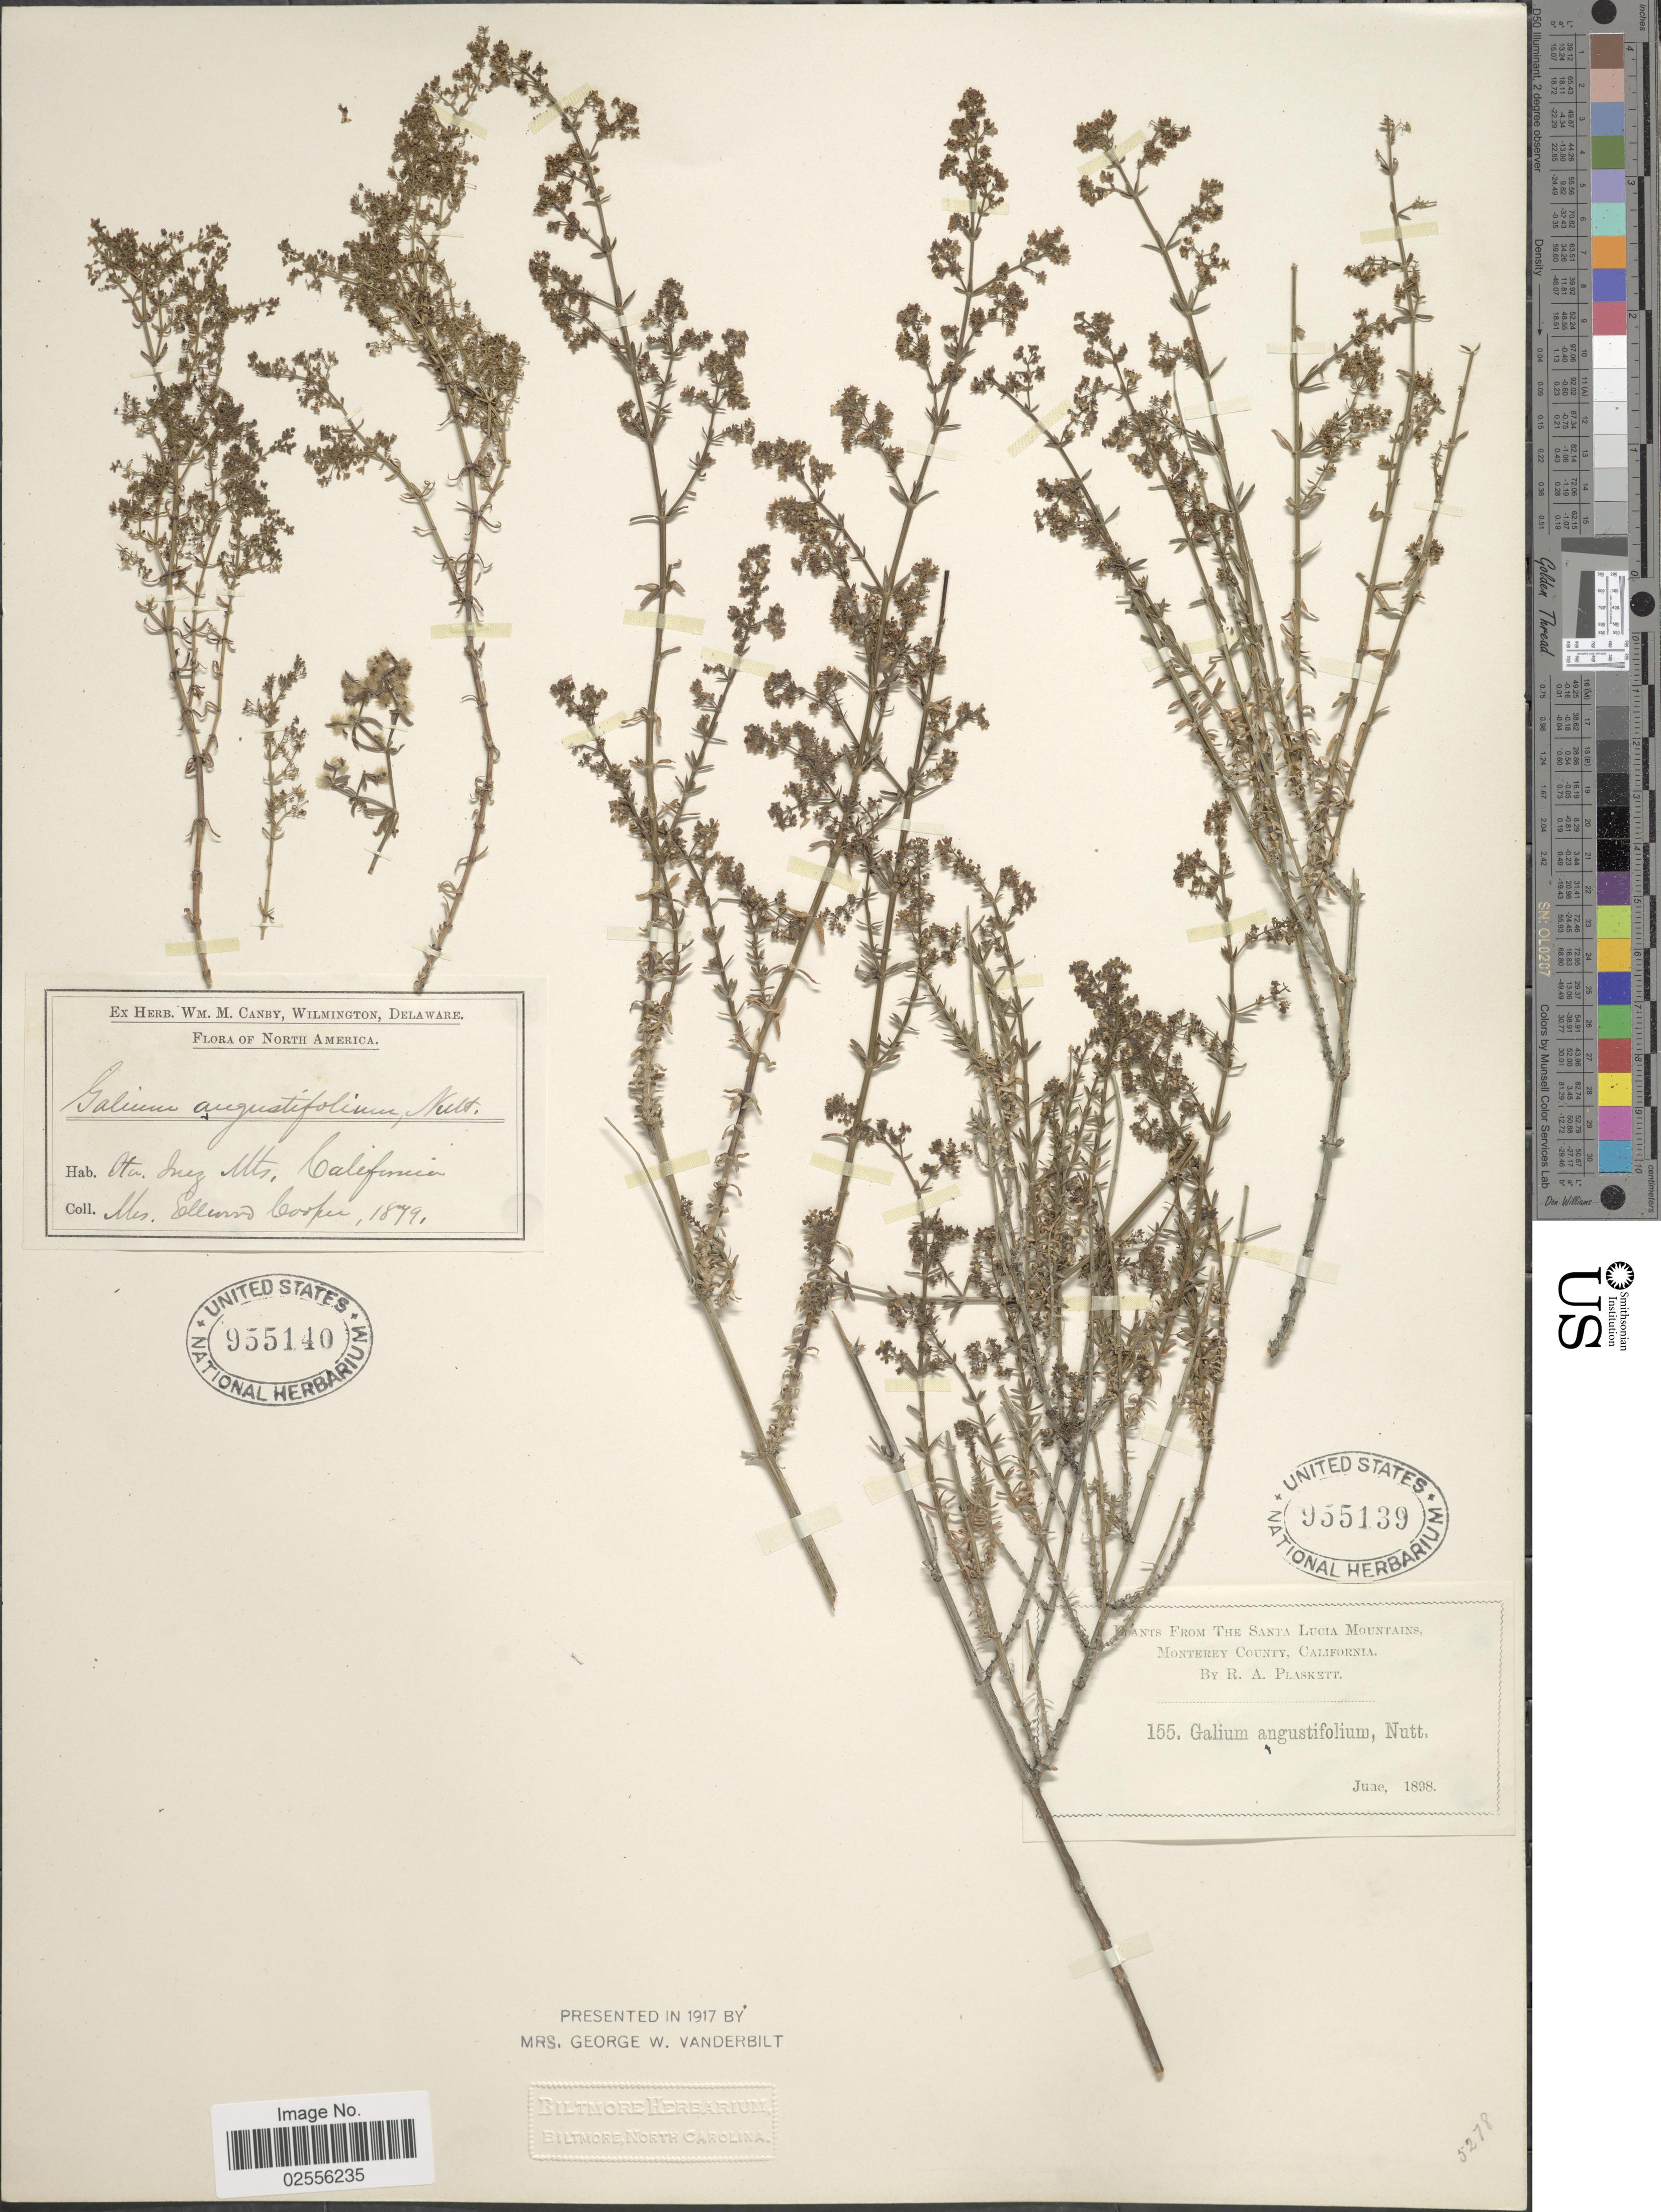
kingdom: Plantae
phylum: Tracheophyta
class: Magnoliopsida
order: Gentianales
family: Rubiaceae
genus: Galium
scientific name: Galium angustifolium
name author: Nutt.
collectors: R. Plaskett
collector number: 155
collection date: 1898-06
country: United States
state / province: California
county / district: Monterey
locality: Santa Lucia Mountains Monterey County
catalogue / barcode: US 955139